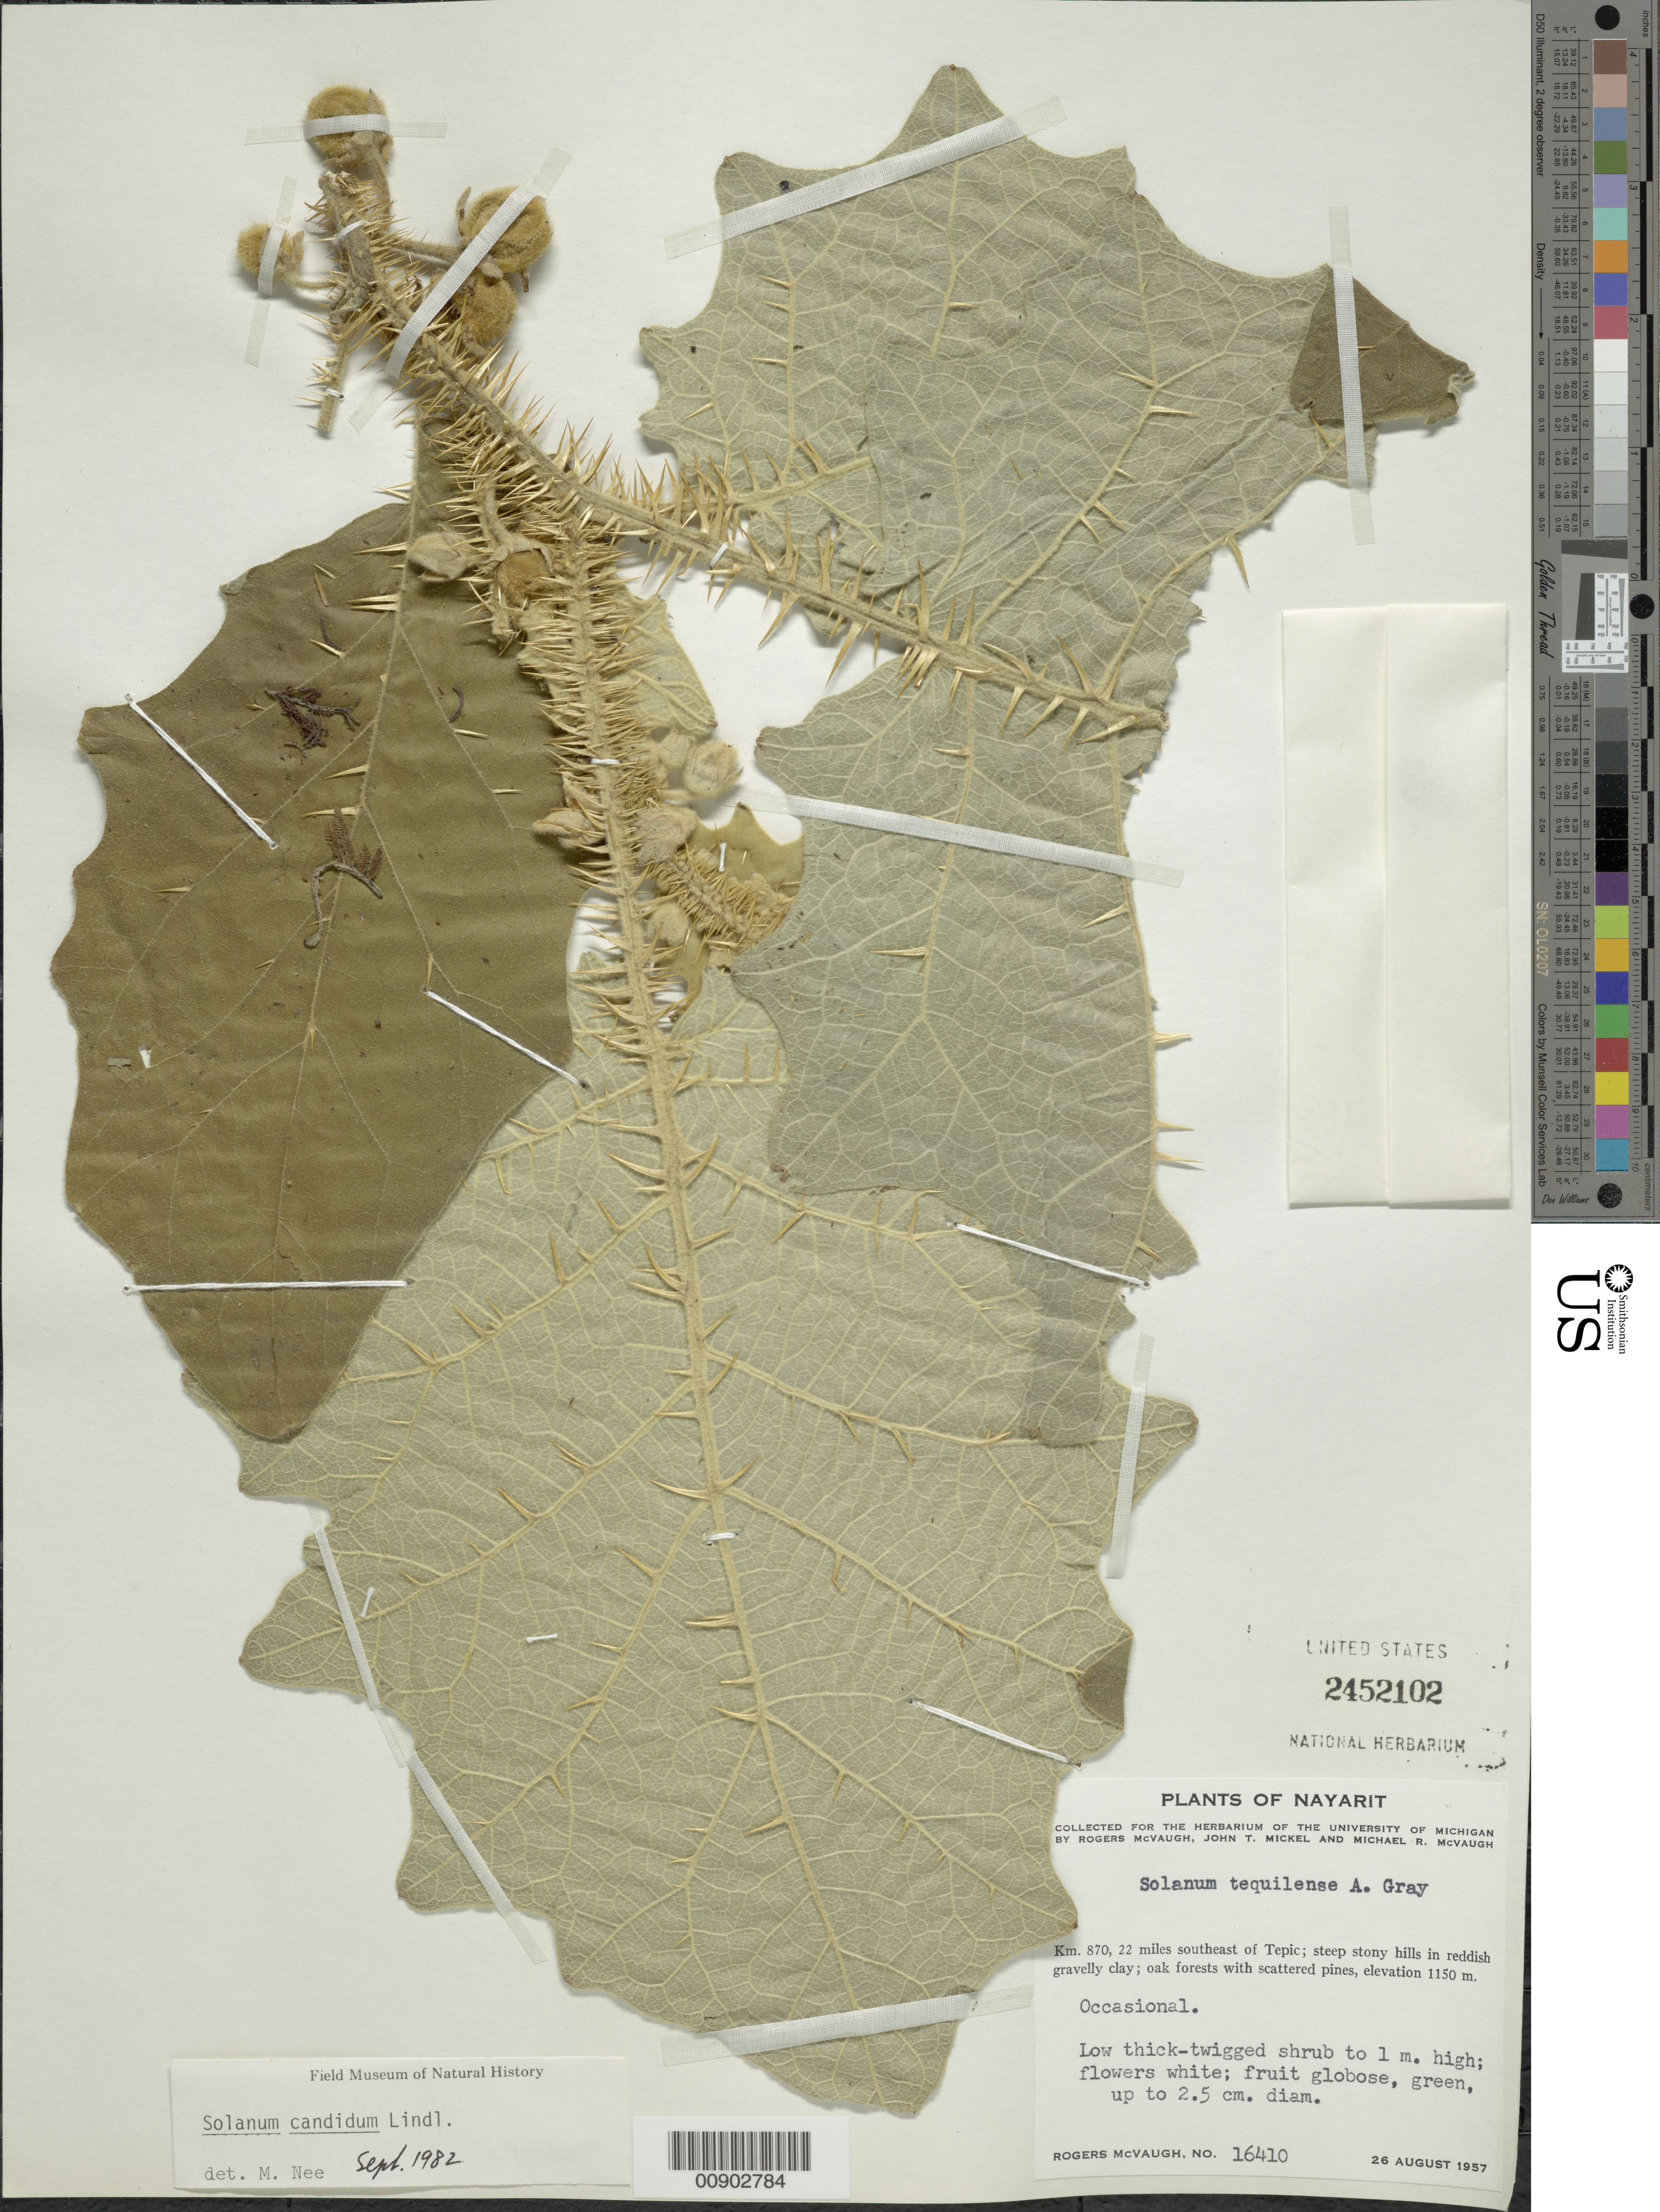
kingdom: Plantae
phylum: Tracheophyta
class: Magnoliopsida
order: Solanales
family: Solanaceae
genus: Solanum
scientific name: Solanum candidum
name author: Lindl.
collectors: R. McVaugh, J. T. Mickel & M. R. McVaugh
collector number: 16410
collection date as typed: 26 Aug 1957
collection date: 1957-08-26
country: Mexico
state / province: Nayarit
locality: Km. 870, 22 miles southeast of Tepic, Nayarit.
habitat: Steep stony hills in reddish gravelly clay; oak forest with scattered pines.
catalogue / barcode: US 2452102